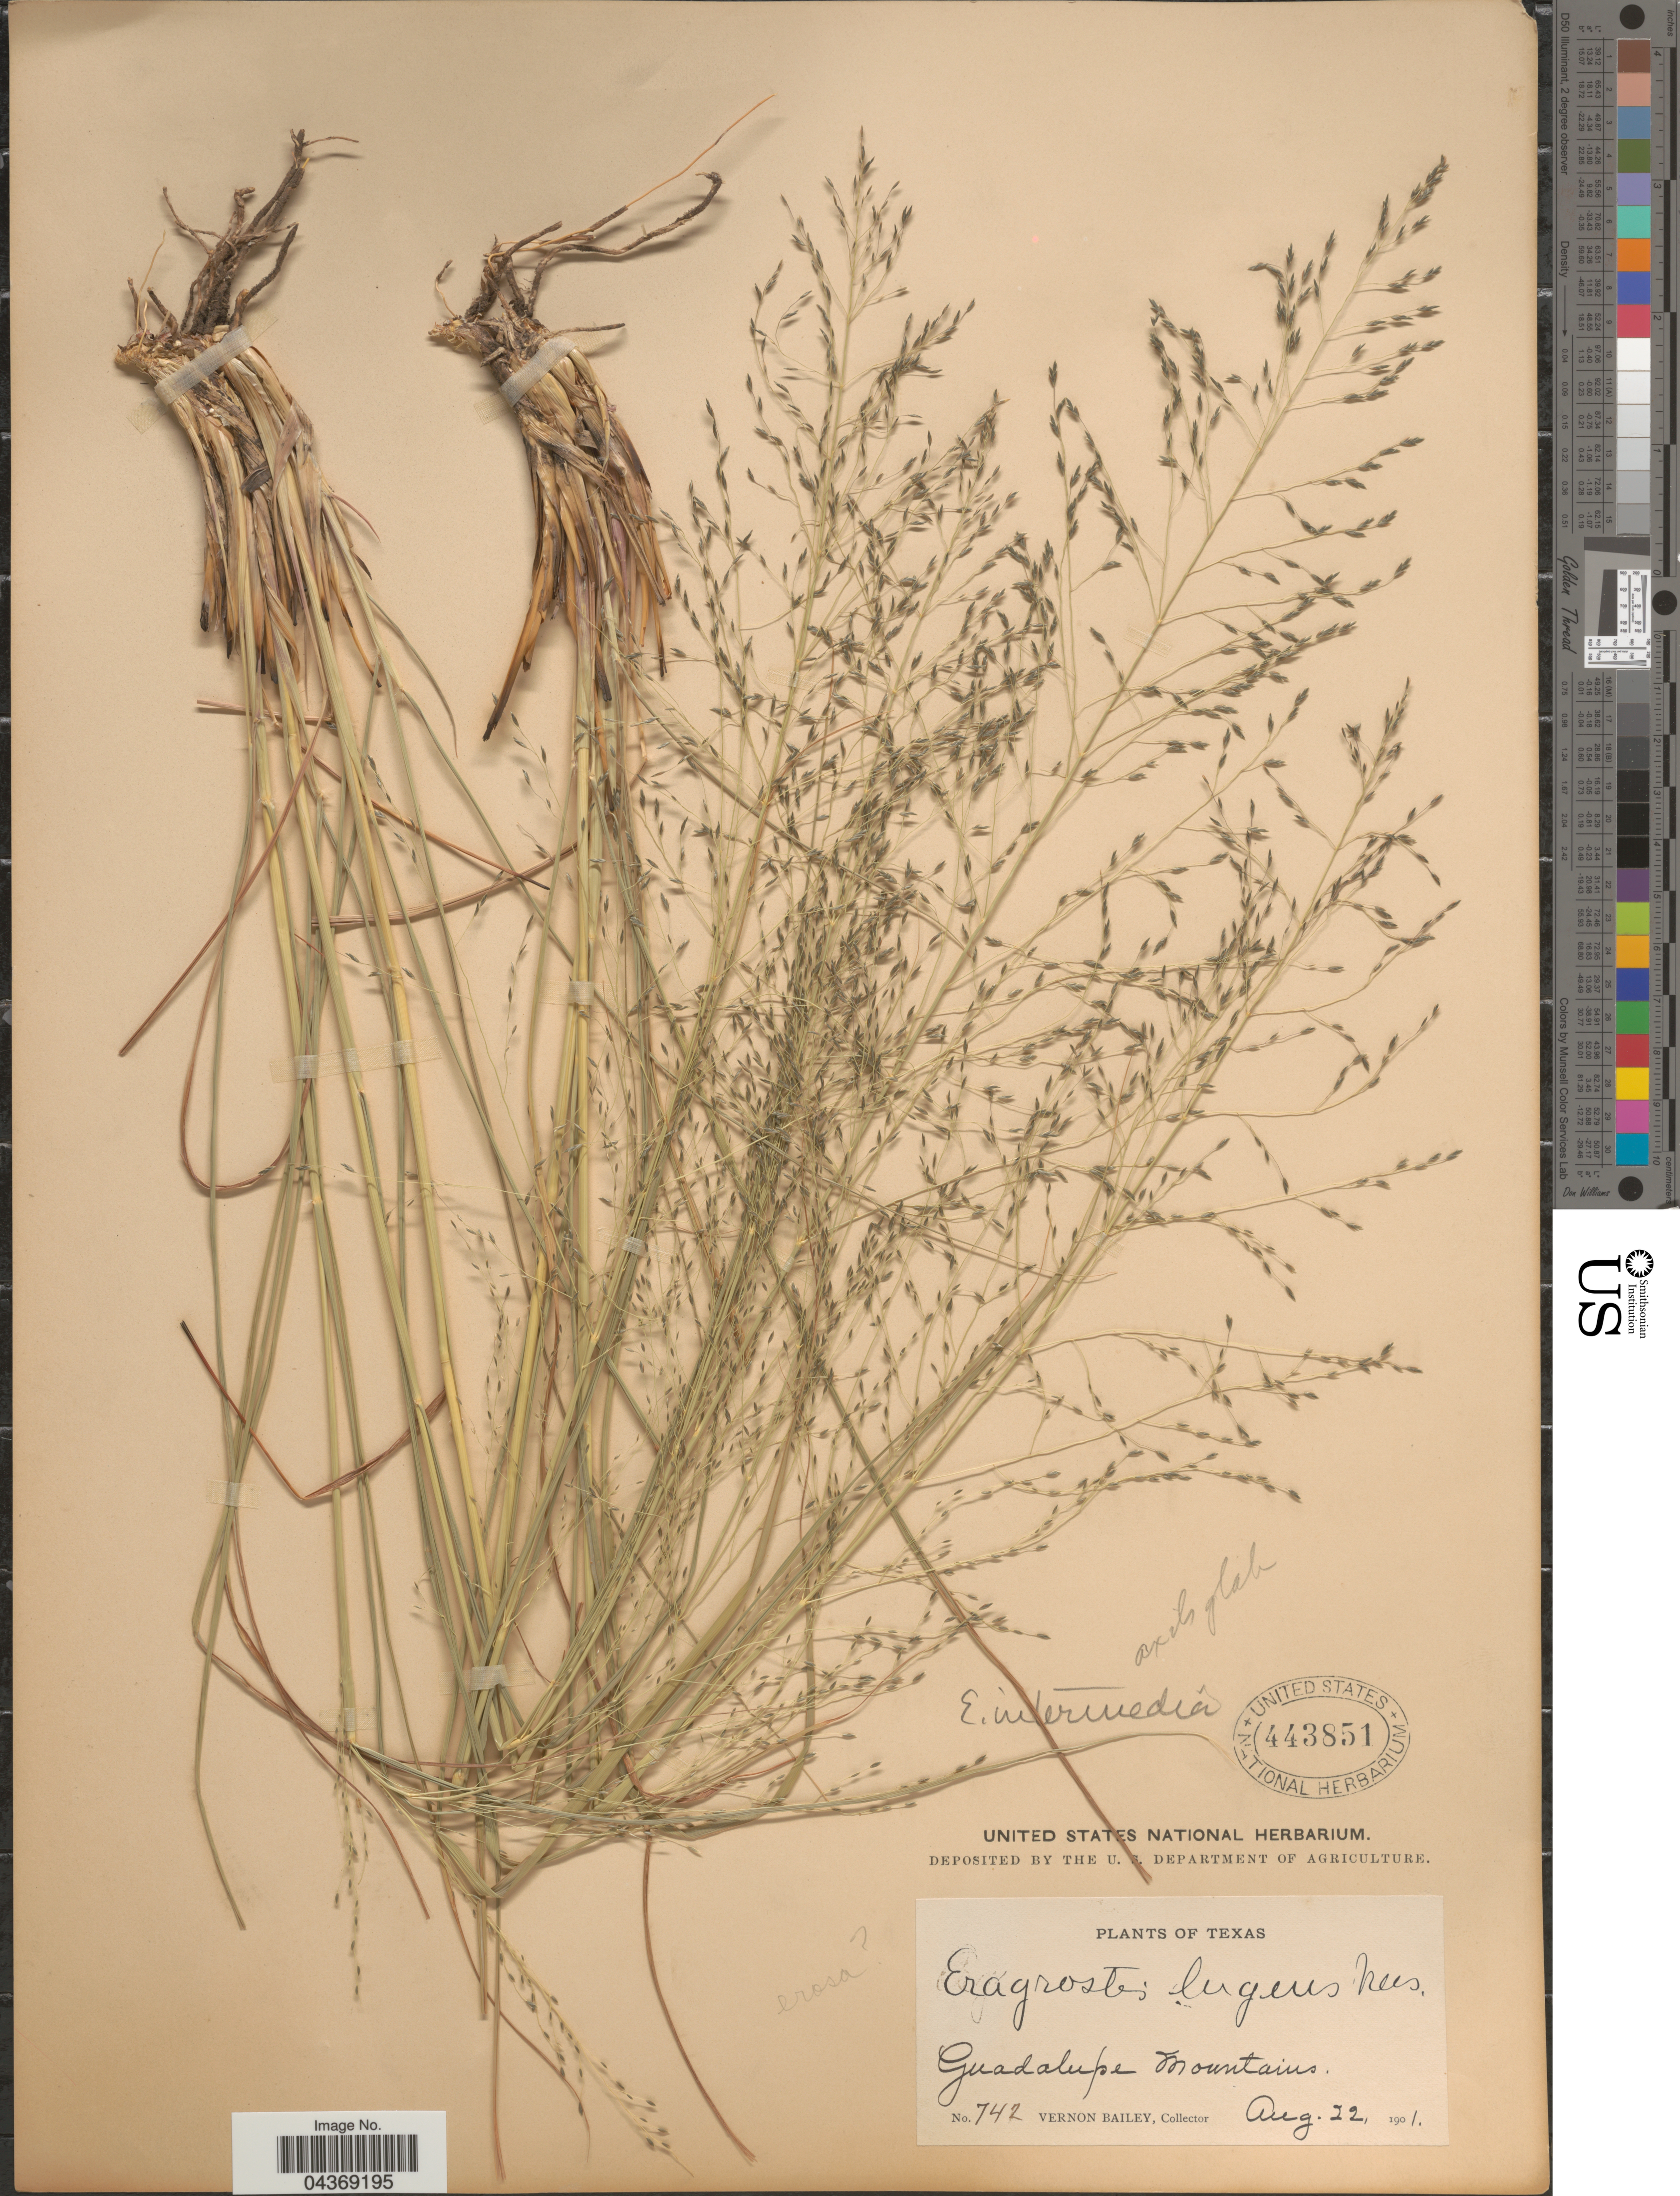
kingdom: Plantae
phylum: Tracheophyta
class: Liliopsida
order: Poales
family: Poaceae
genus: Eragrostis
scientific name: Eragrostis intermedia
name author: Hitchc.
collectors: V. O. Bailey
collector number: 742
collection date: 1901-08-22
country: United States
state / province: Texas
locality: Guadalupe Mountains.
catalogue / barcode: US 443851